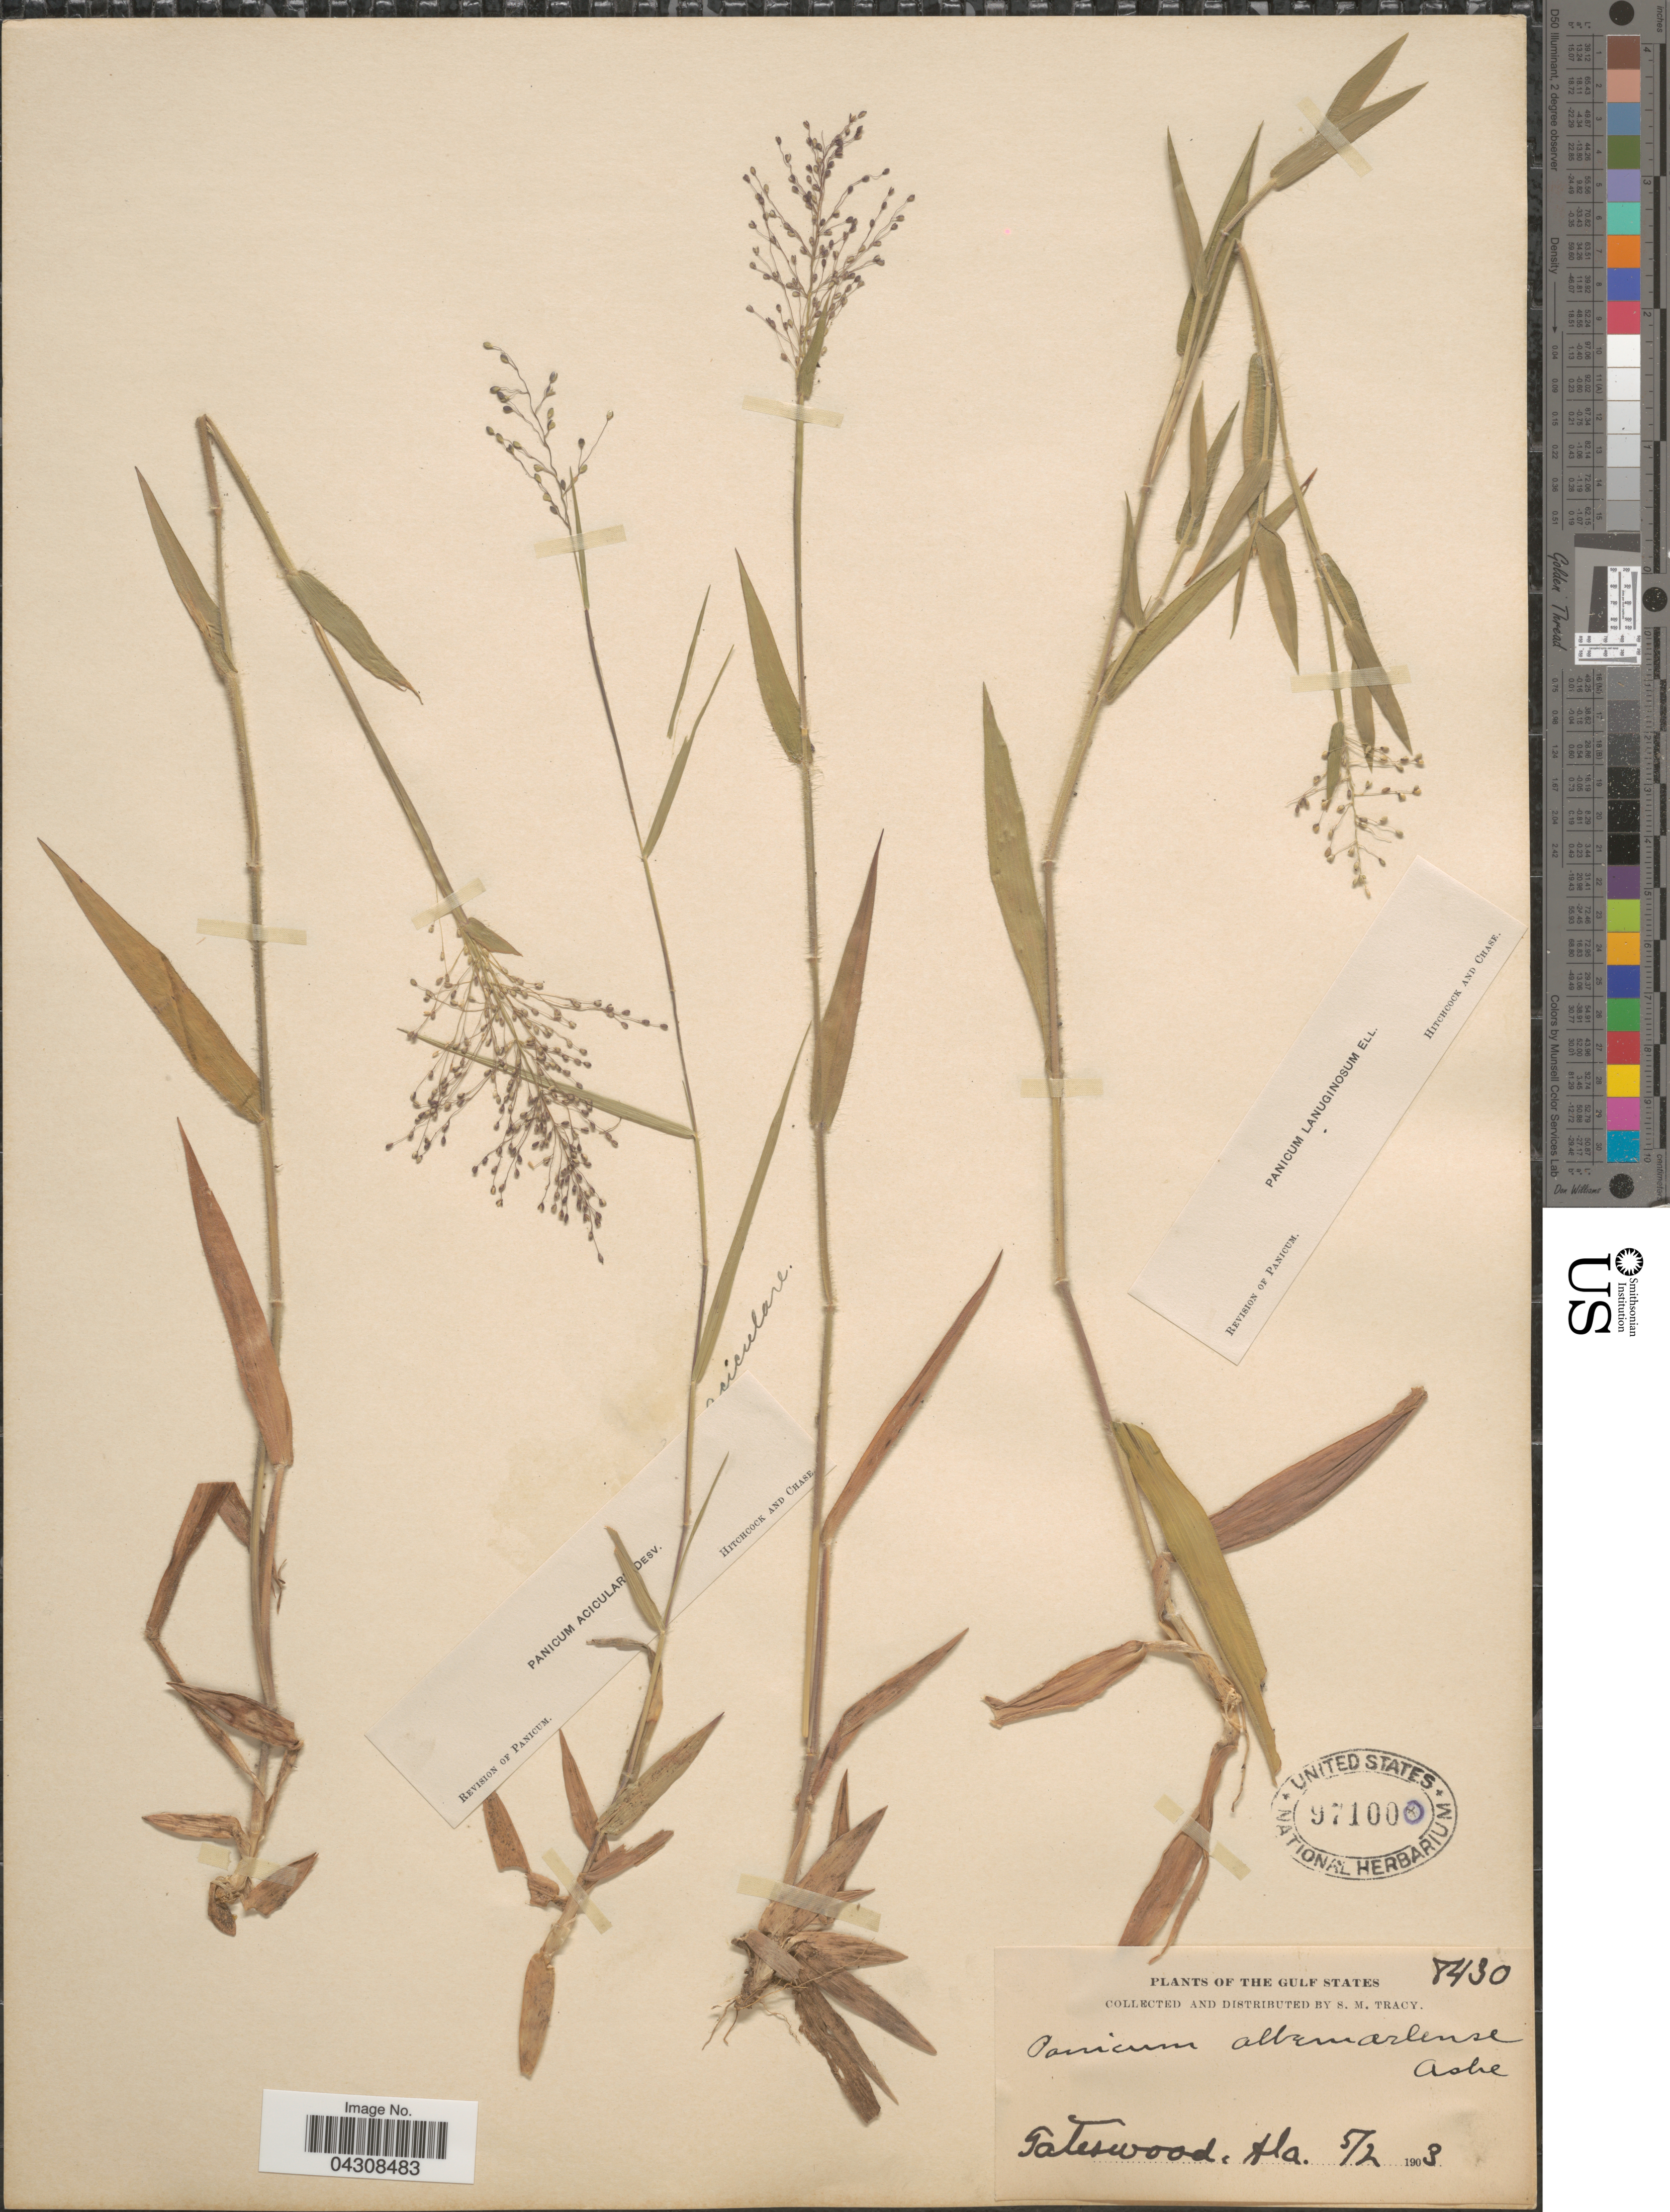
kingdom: Plantae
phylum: Tracheophyta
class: Liliopsida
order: Poales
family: Poaceae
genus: Dichanthelium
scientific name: Dichanthelium acuminatum var. acuminatum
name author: (Sw.) Gould & C.A. Clark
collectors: S. M. Tracy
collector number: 8430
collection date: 1903-05-02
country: United States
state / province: Alabama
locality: Gulf States. Gateswood.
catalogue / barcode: US 971000